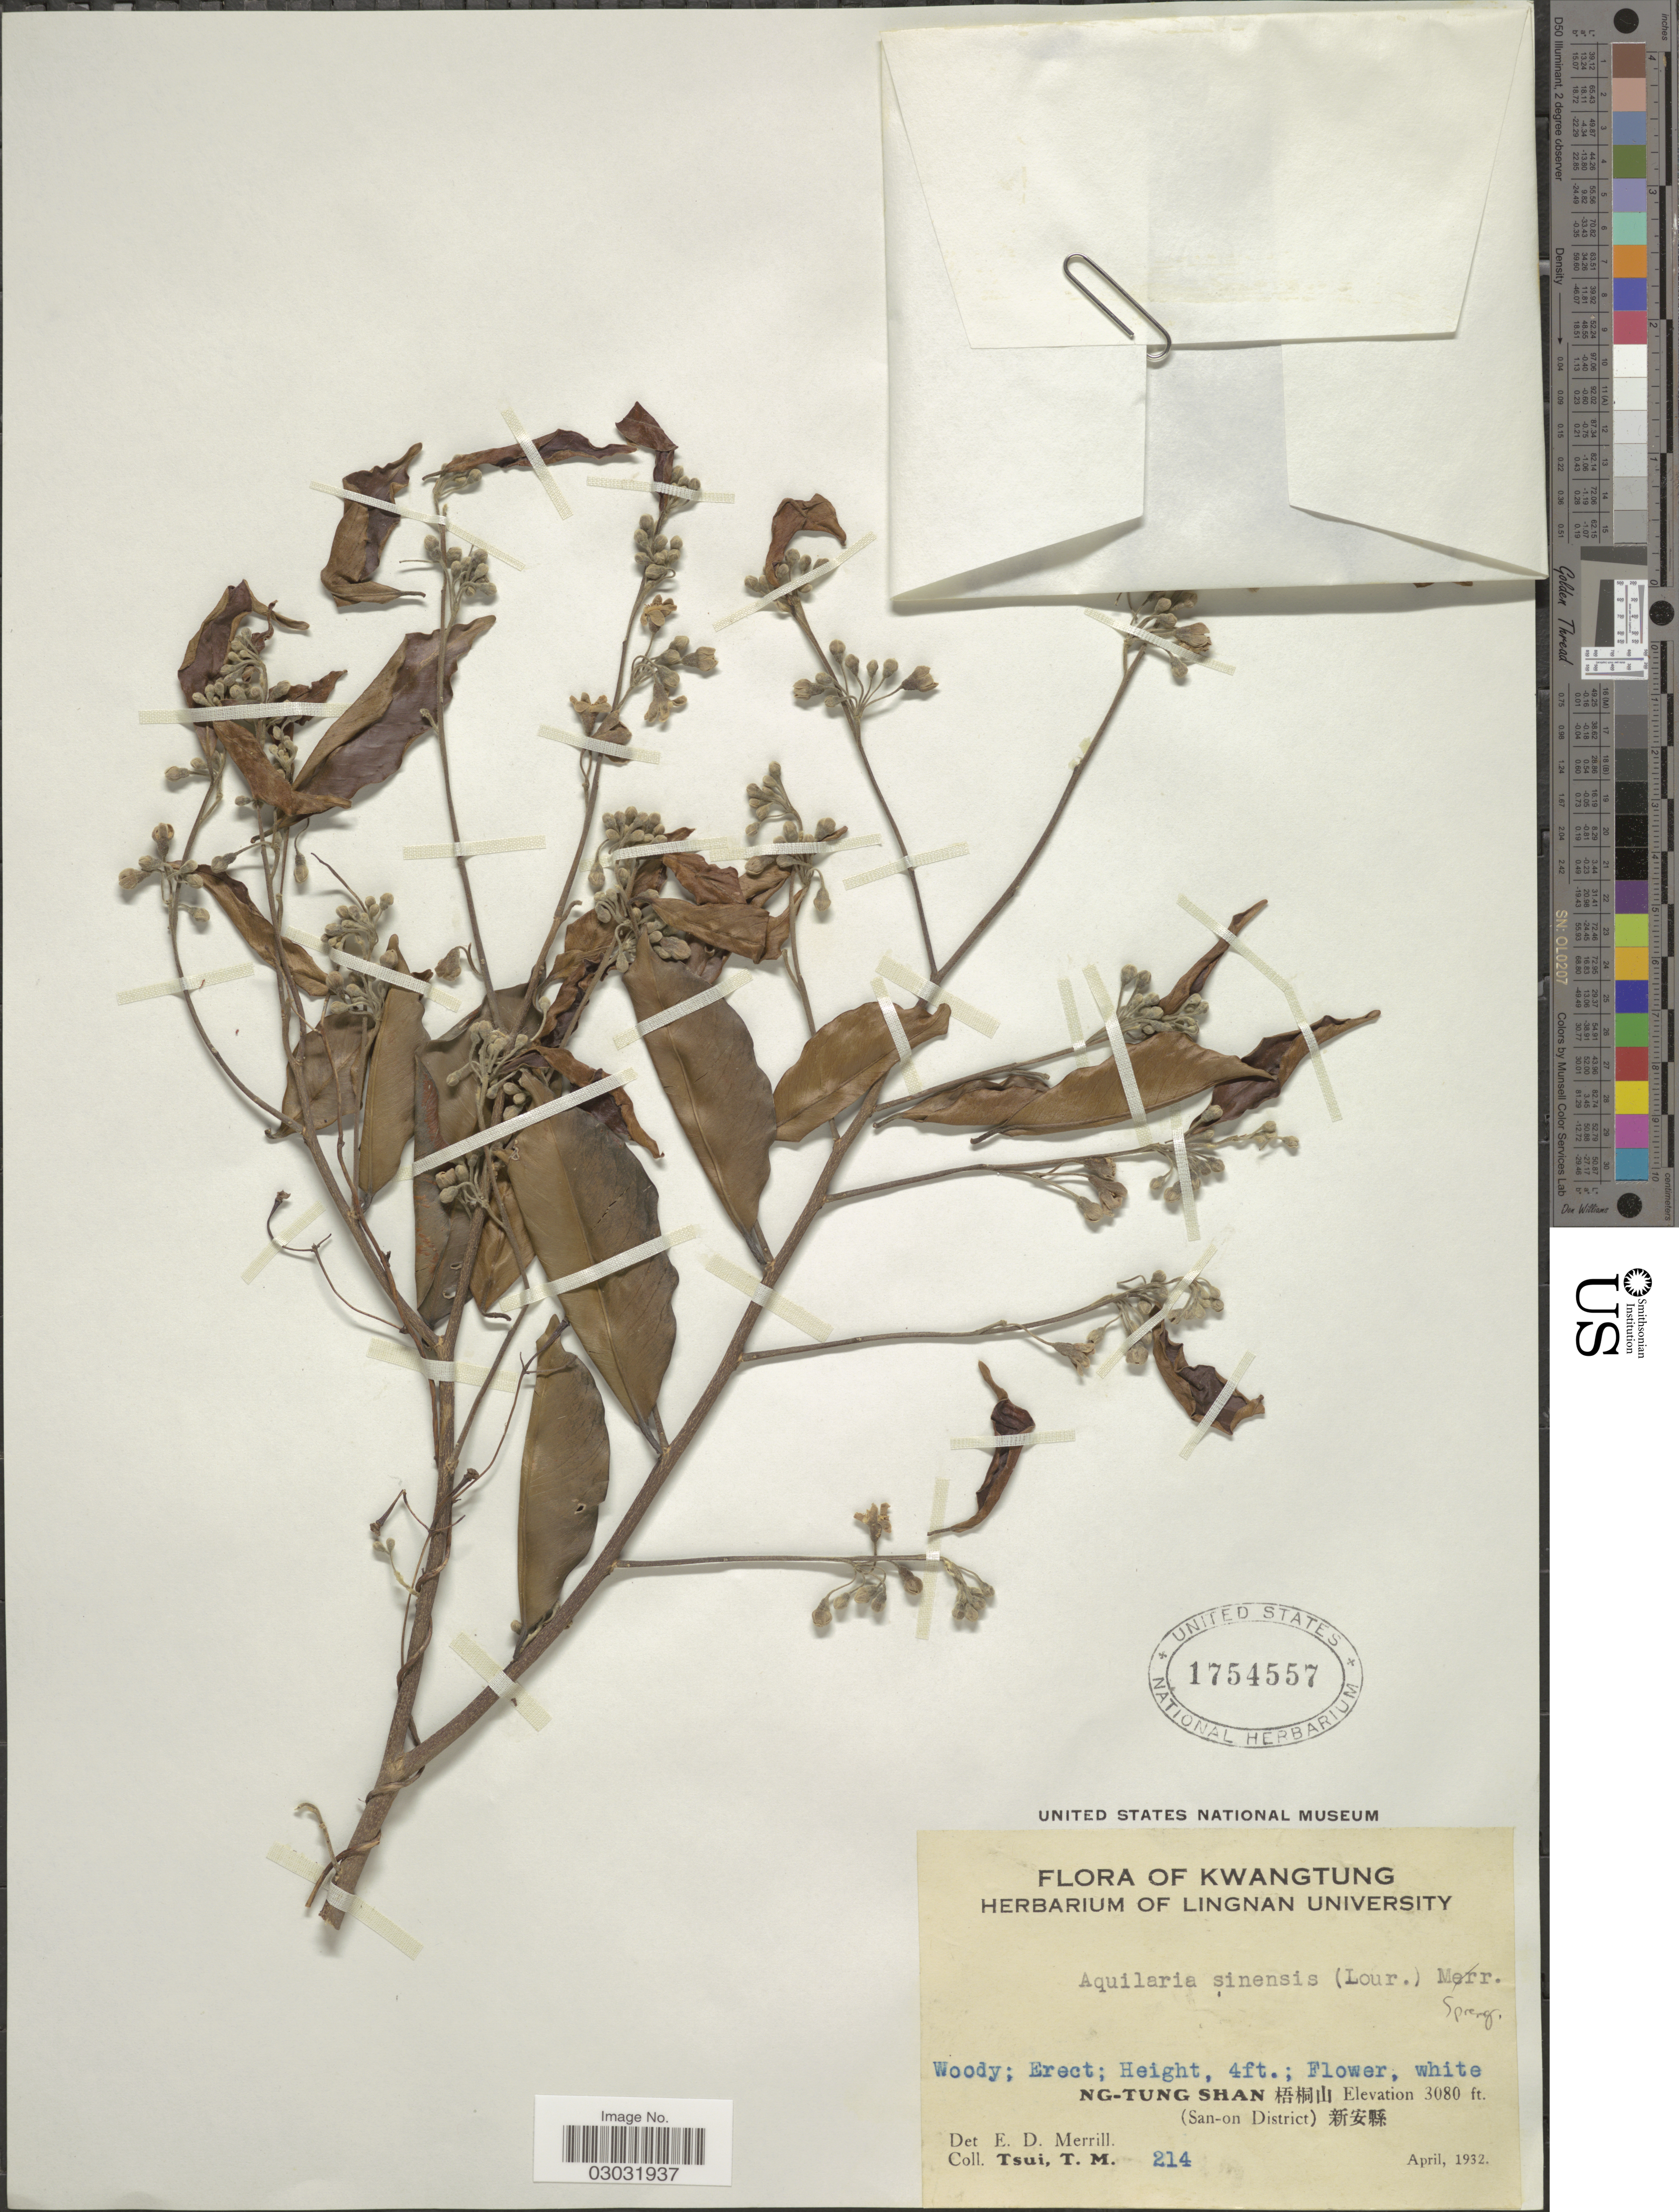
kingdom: Plantae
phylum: Tracheophyta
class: Magnoliopsida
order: Malvales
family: Thymelaeaceae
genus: Aquilaria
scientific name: Aquilaria sinensis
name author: (Lour.) Spreng.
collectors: T. Tsui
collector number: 214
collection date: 1932-04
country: China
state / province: Guangdong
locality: Kwatung.Ng-Tung Shan (San-on District.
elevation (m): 939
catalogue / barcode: US 1754557